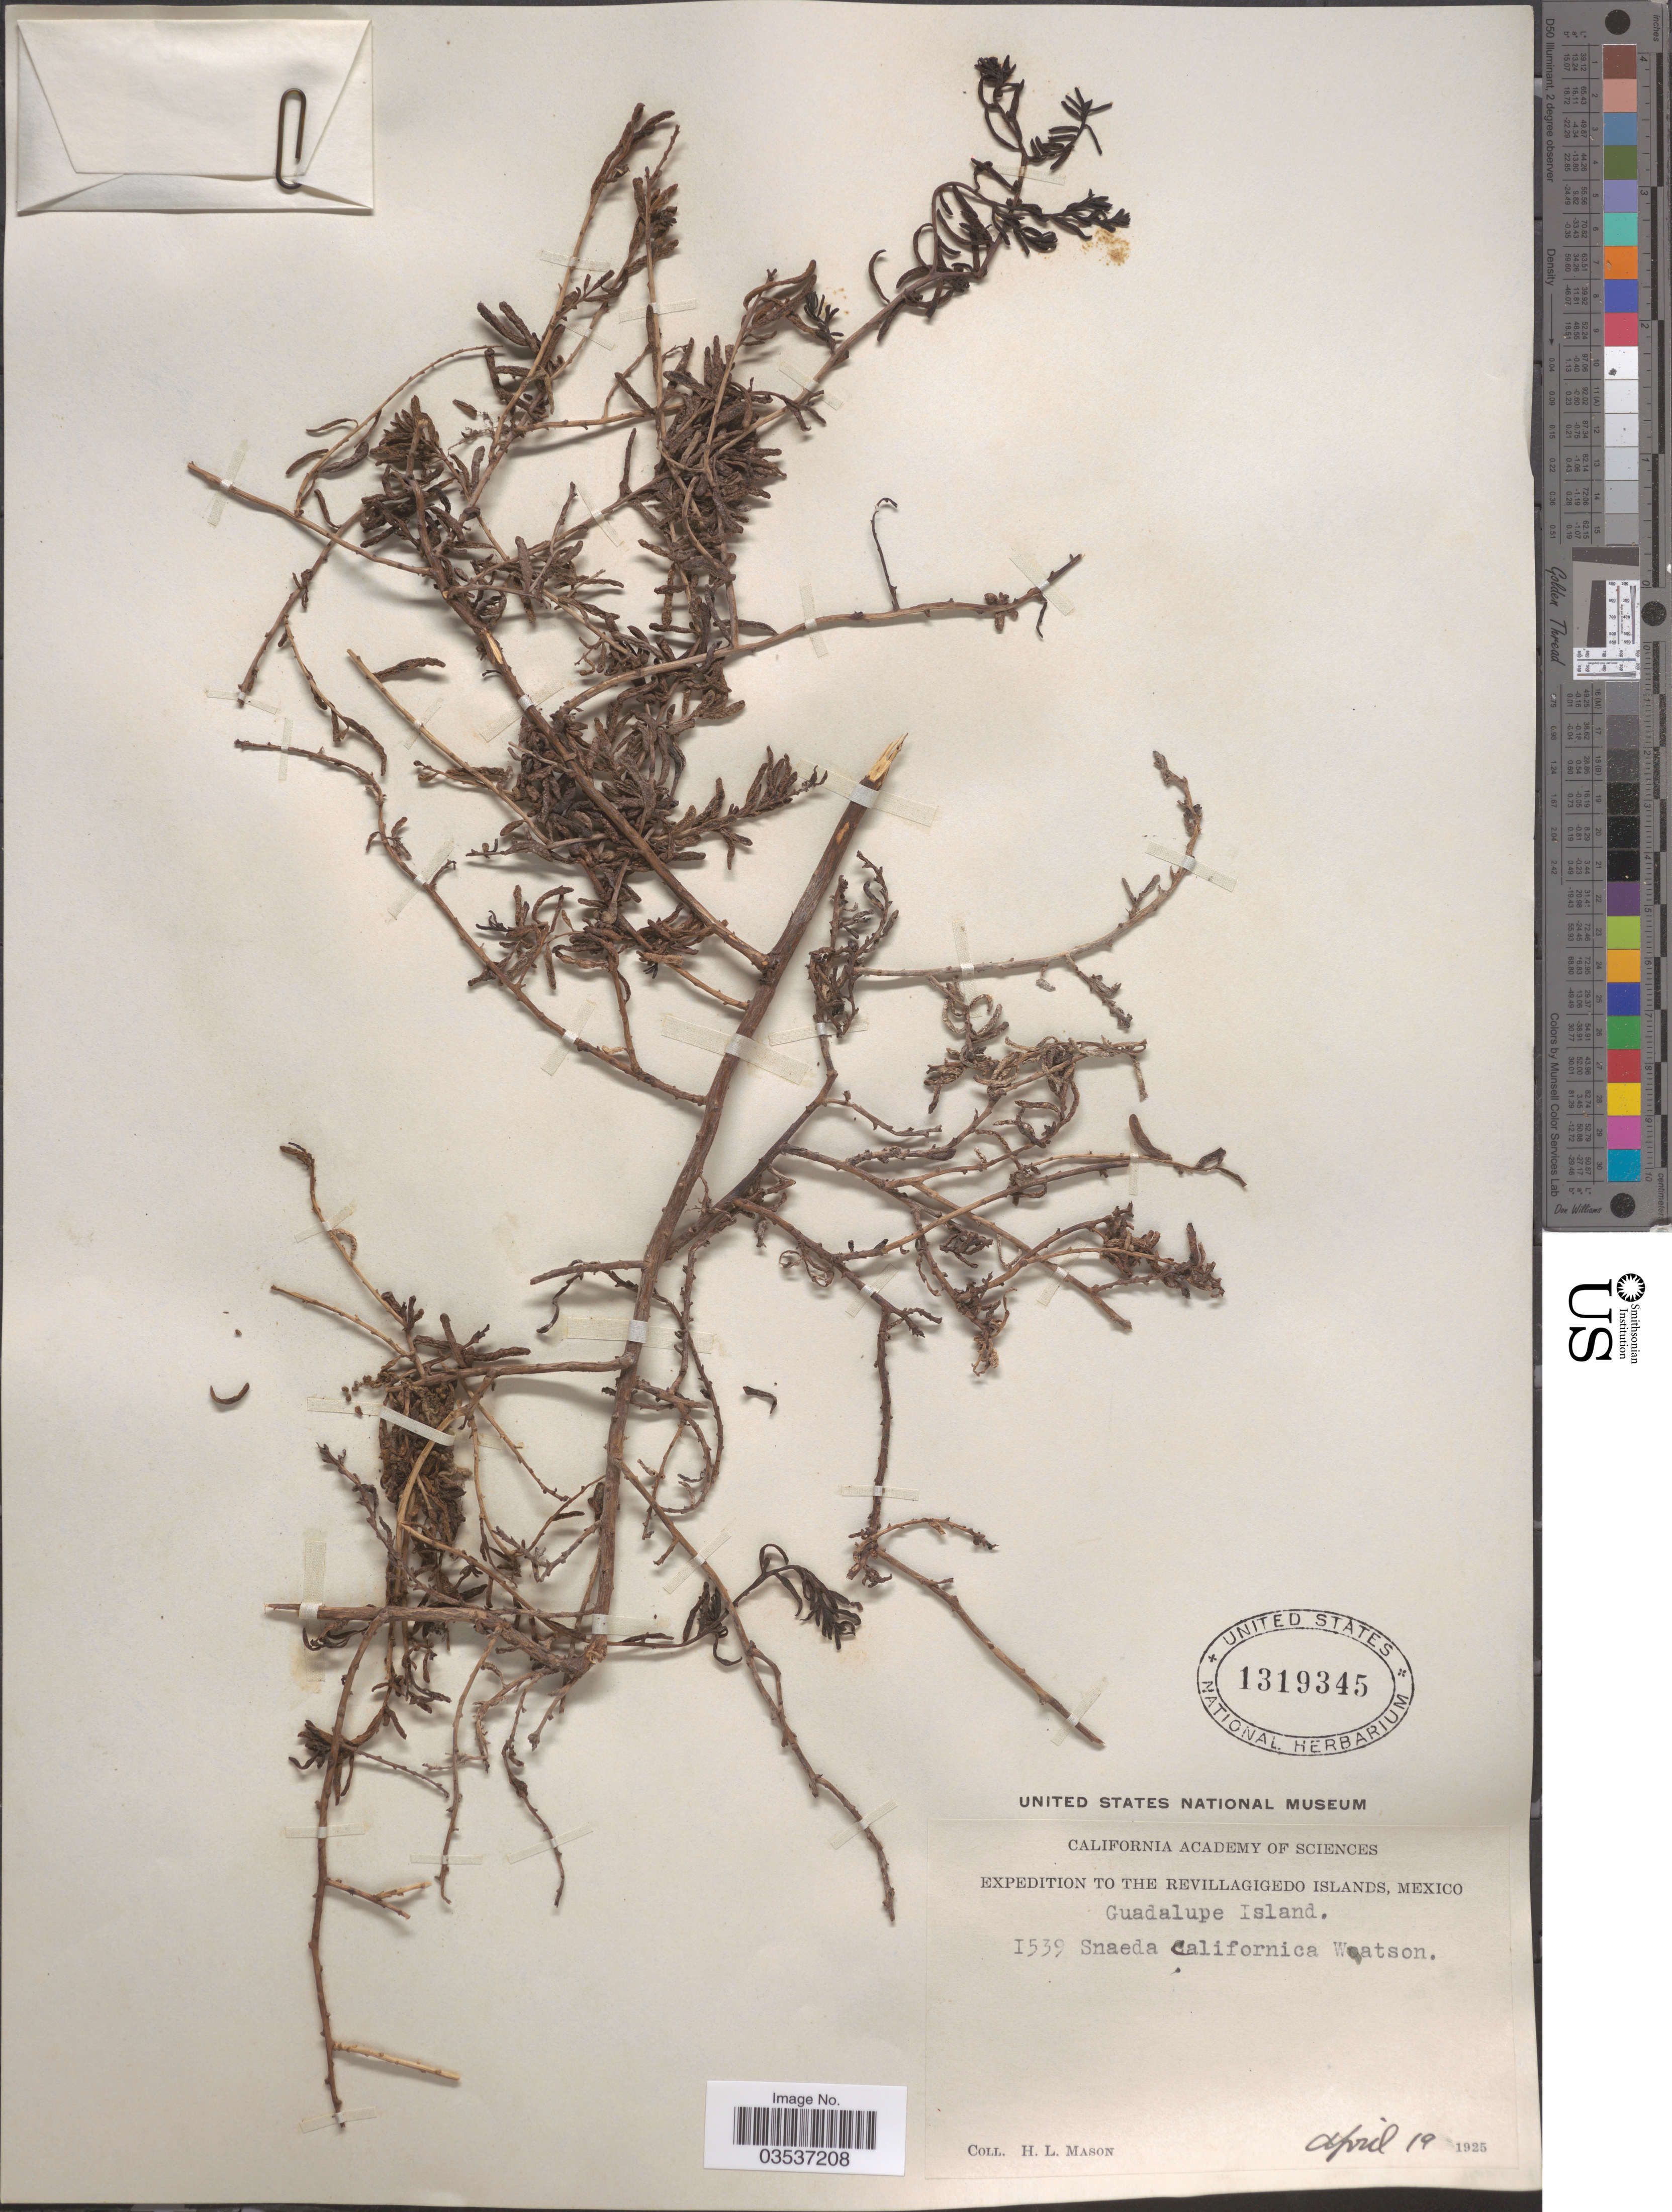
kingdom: Plantae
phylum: Tracheophyta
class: Magnoliopsida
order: Caryophyllales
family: Amaranthaceae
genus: Suaeda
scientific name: Suaeda californica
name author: S. Watson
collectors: H. L. Mason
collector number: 1539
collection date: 1925-04-19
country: Mexico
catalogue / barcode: US 1319345